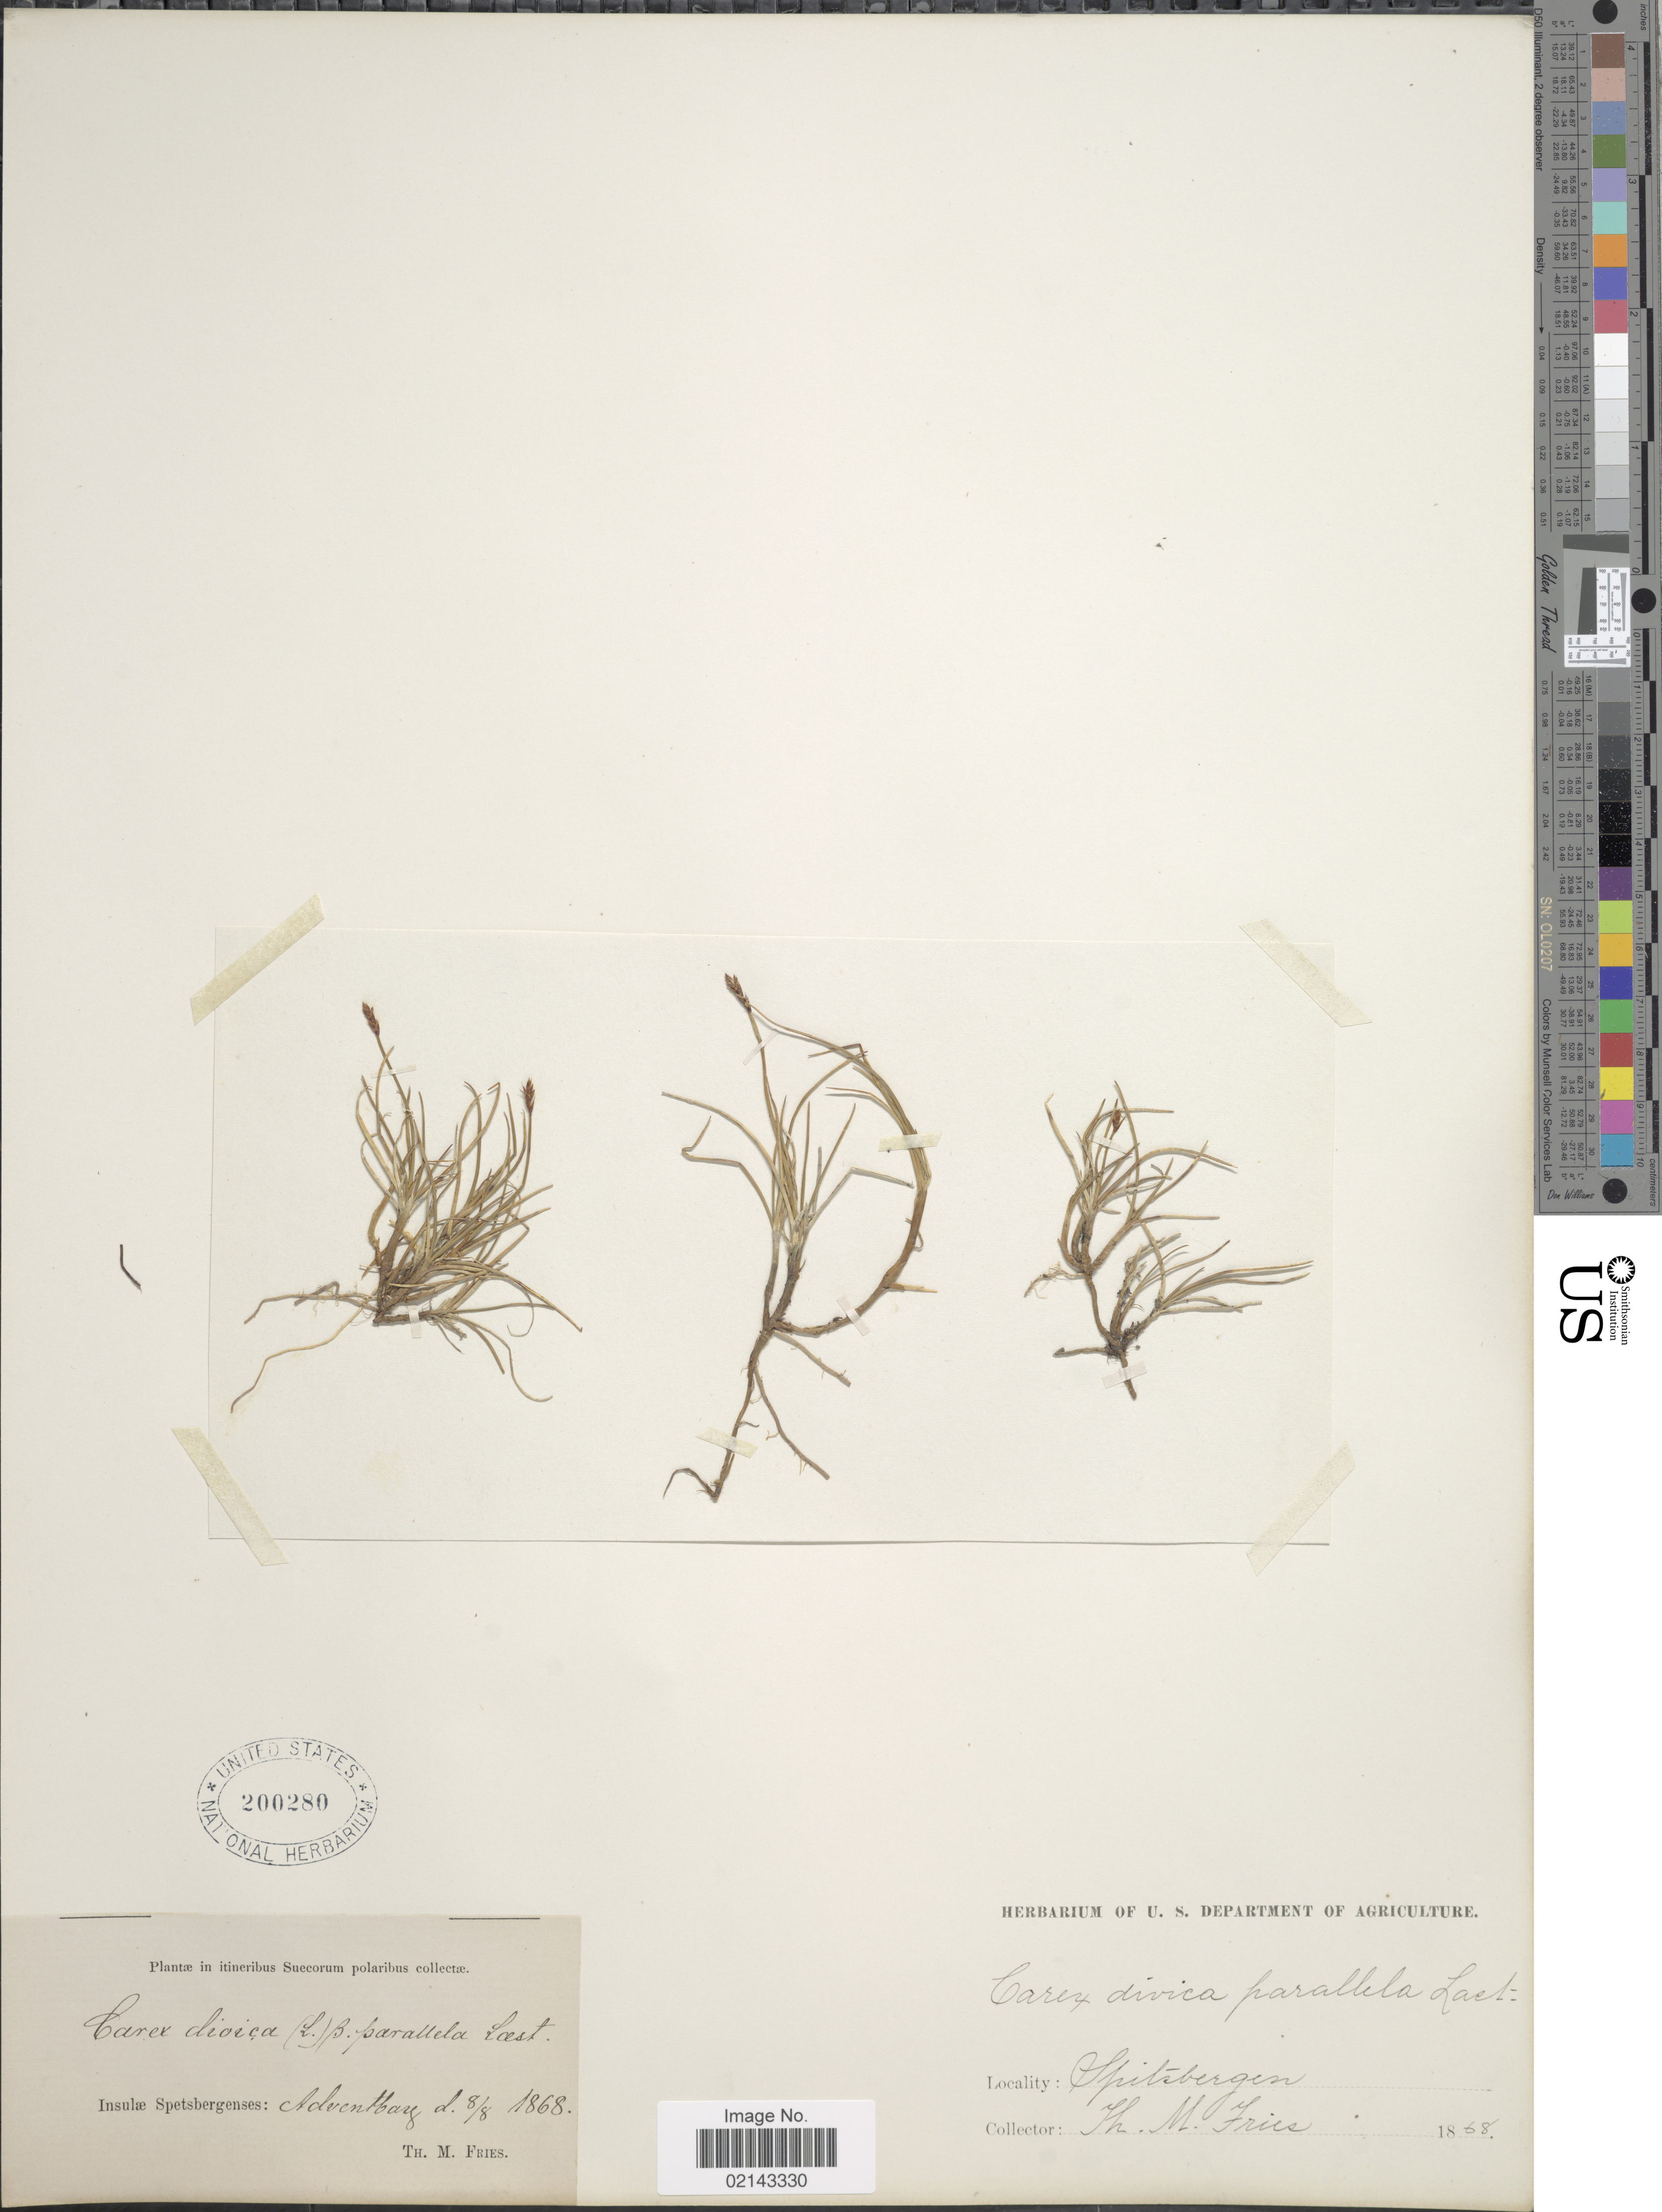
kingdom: Plantae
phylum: Tracheophyta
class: Liliopsida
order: Poales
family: Cyperaceae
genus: Carex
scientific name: Carex dioica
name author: L.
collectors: T. Fries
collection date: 1868-08-08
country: Sweden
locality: In itineribbus Suecorum polaribus, Insulæ Spetsbergenses: Adventbay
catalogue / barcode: US 200280